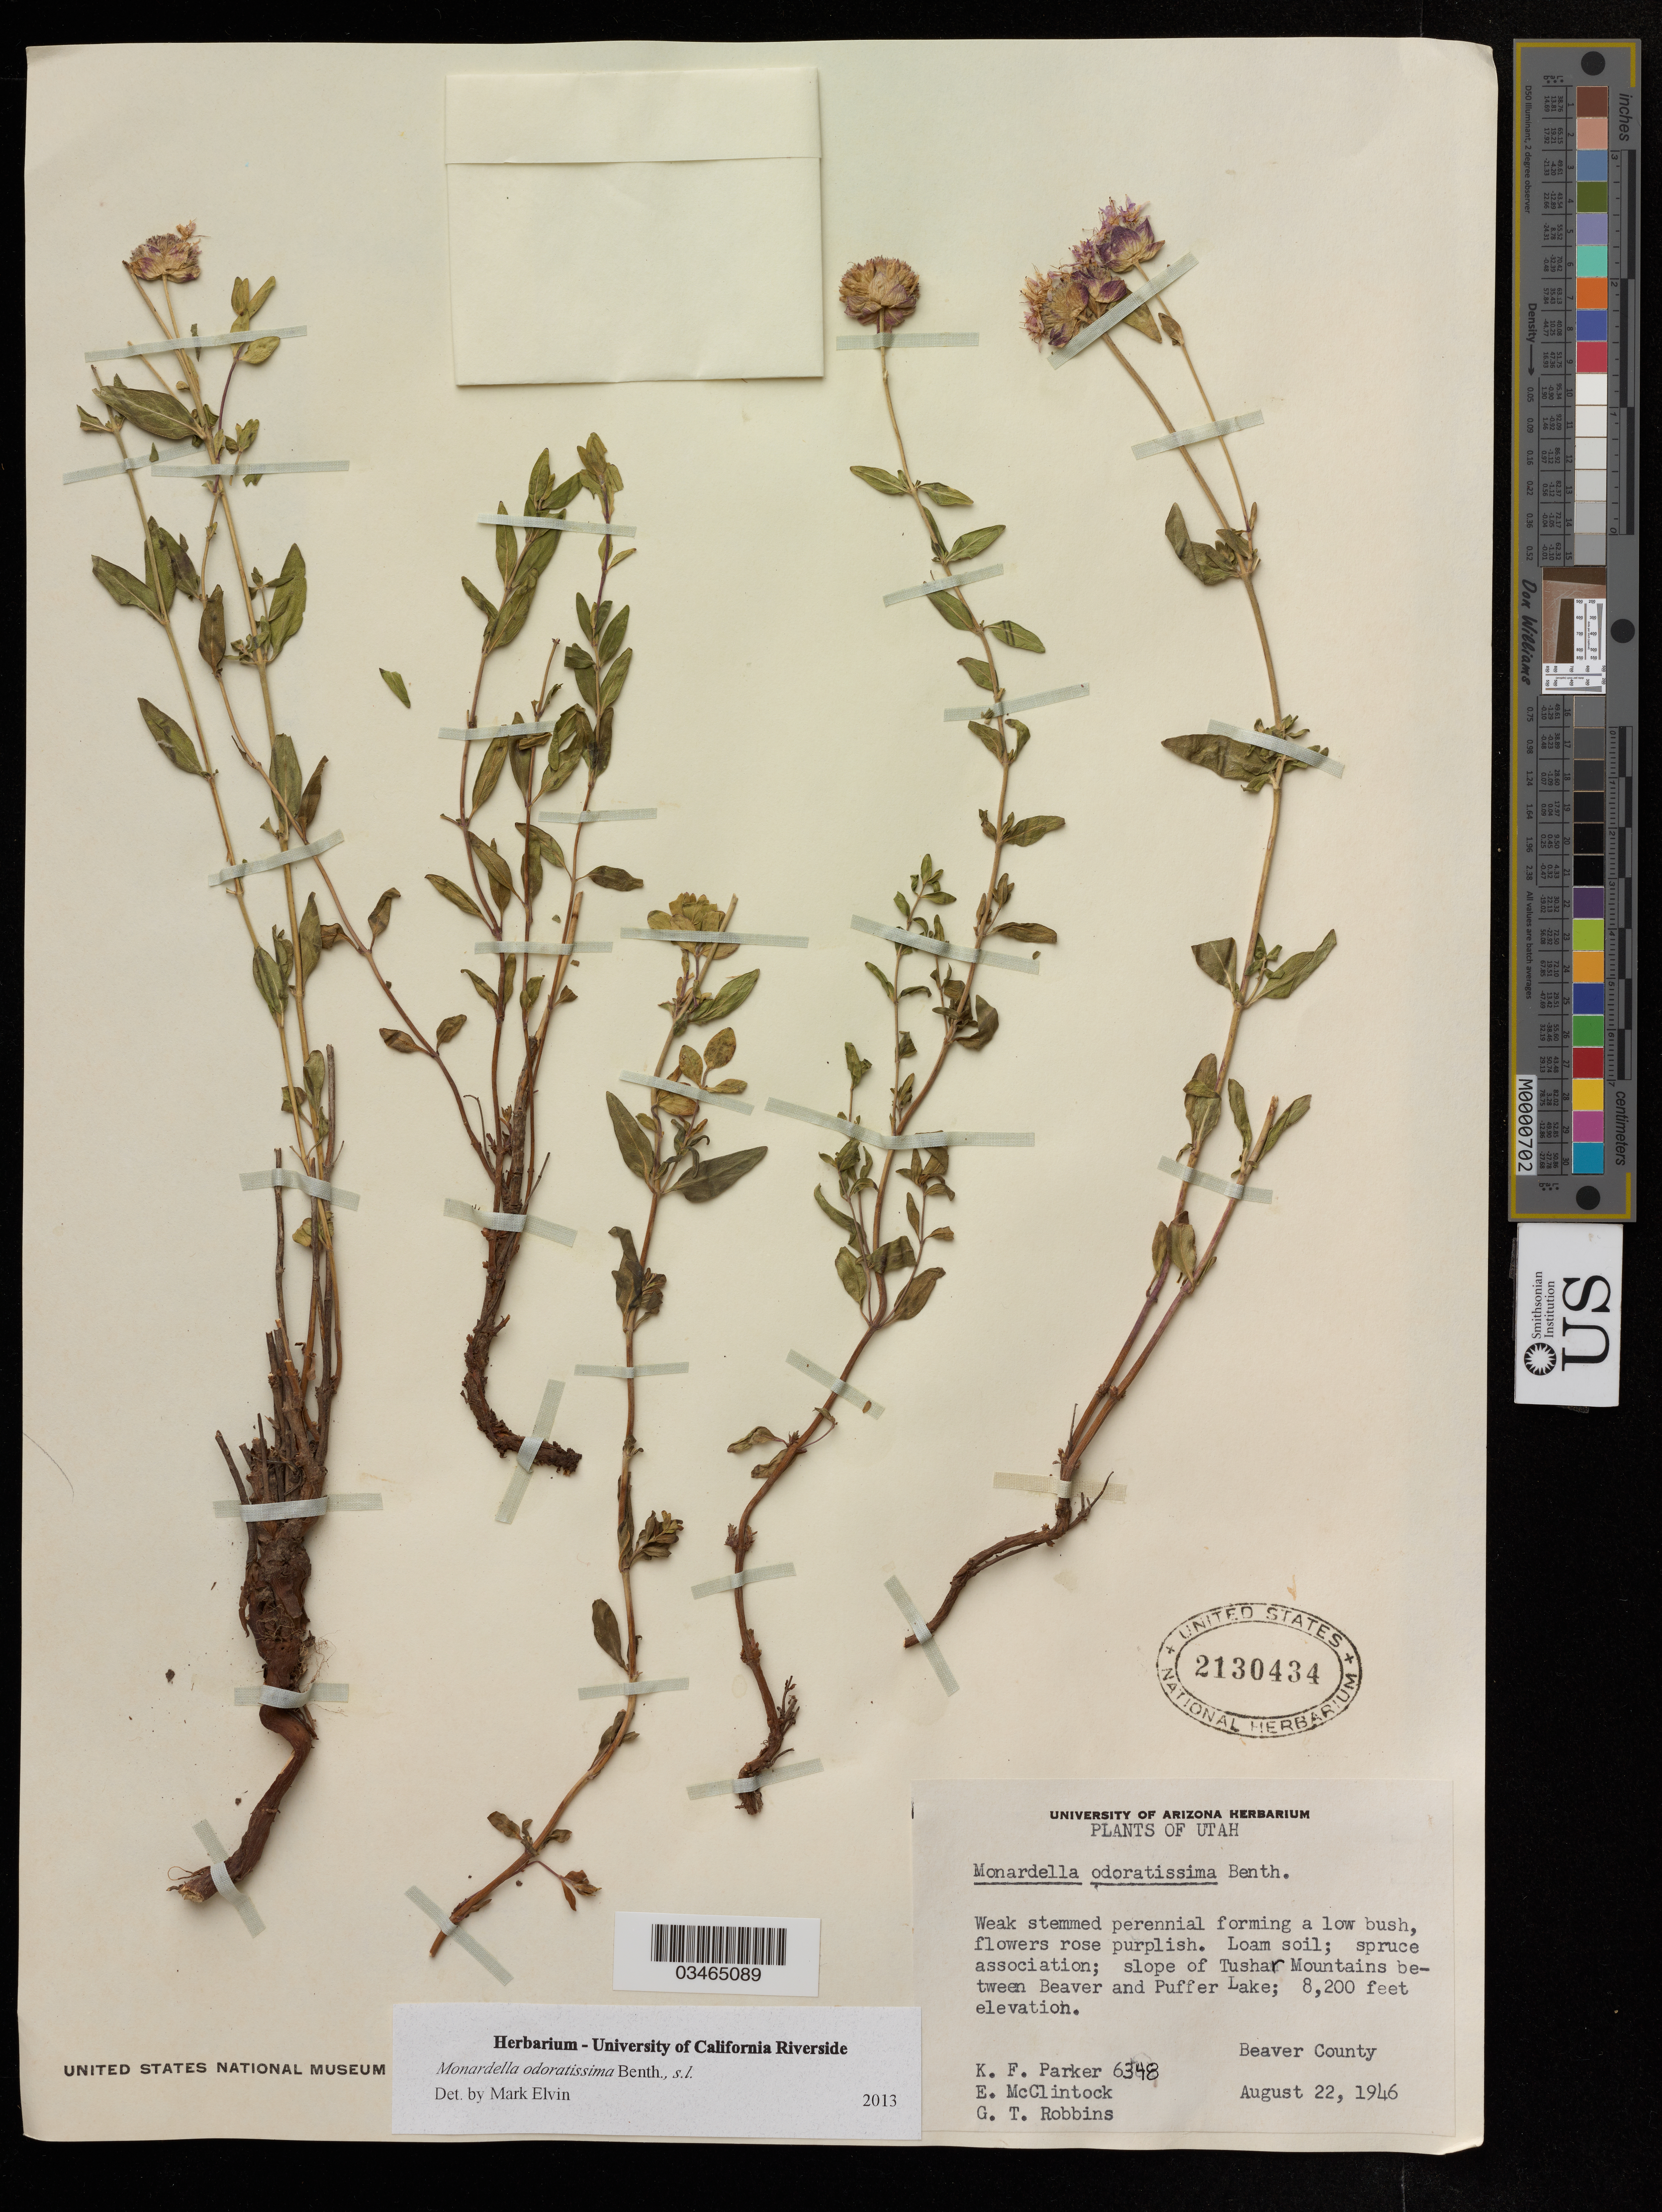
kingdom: Plantae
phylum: Tracheophyta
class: Magnoliopsida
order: Lamiales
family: Lamiaceae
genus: Monardella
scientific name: Monardella odoratissima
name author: Benth.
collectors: K. Parker & E. McClintock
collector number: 6348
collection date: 1946-08-22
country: United States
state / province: Utah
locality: Slope of Tushar Mountains between Beaver and Puffer Lake.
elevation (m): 2499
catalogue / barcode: US 2130434